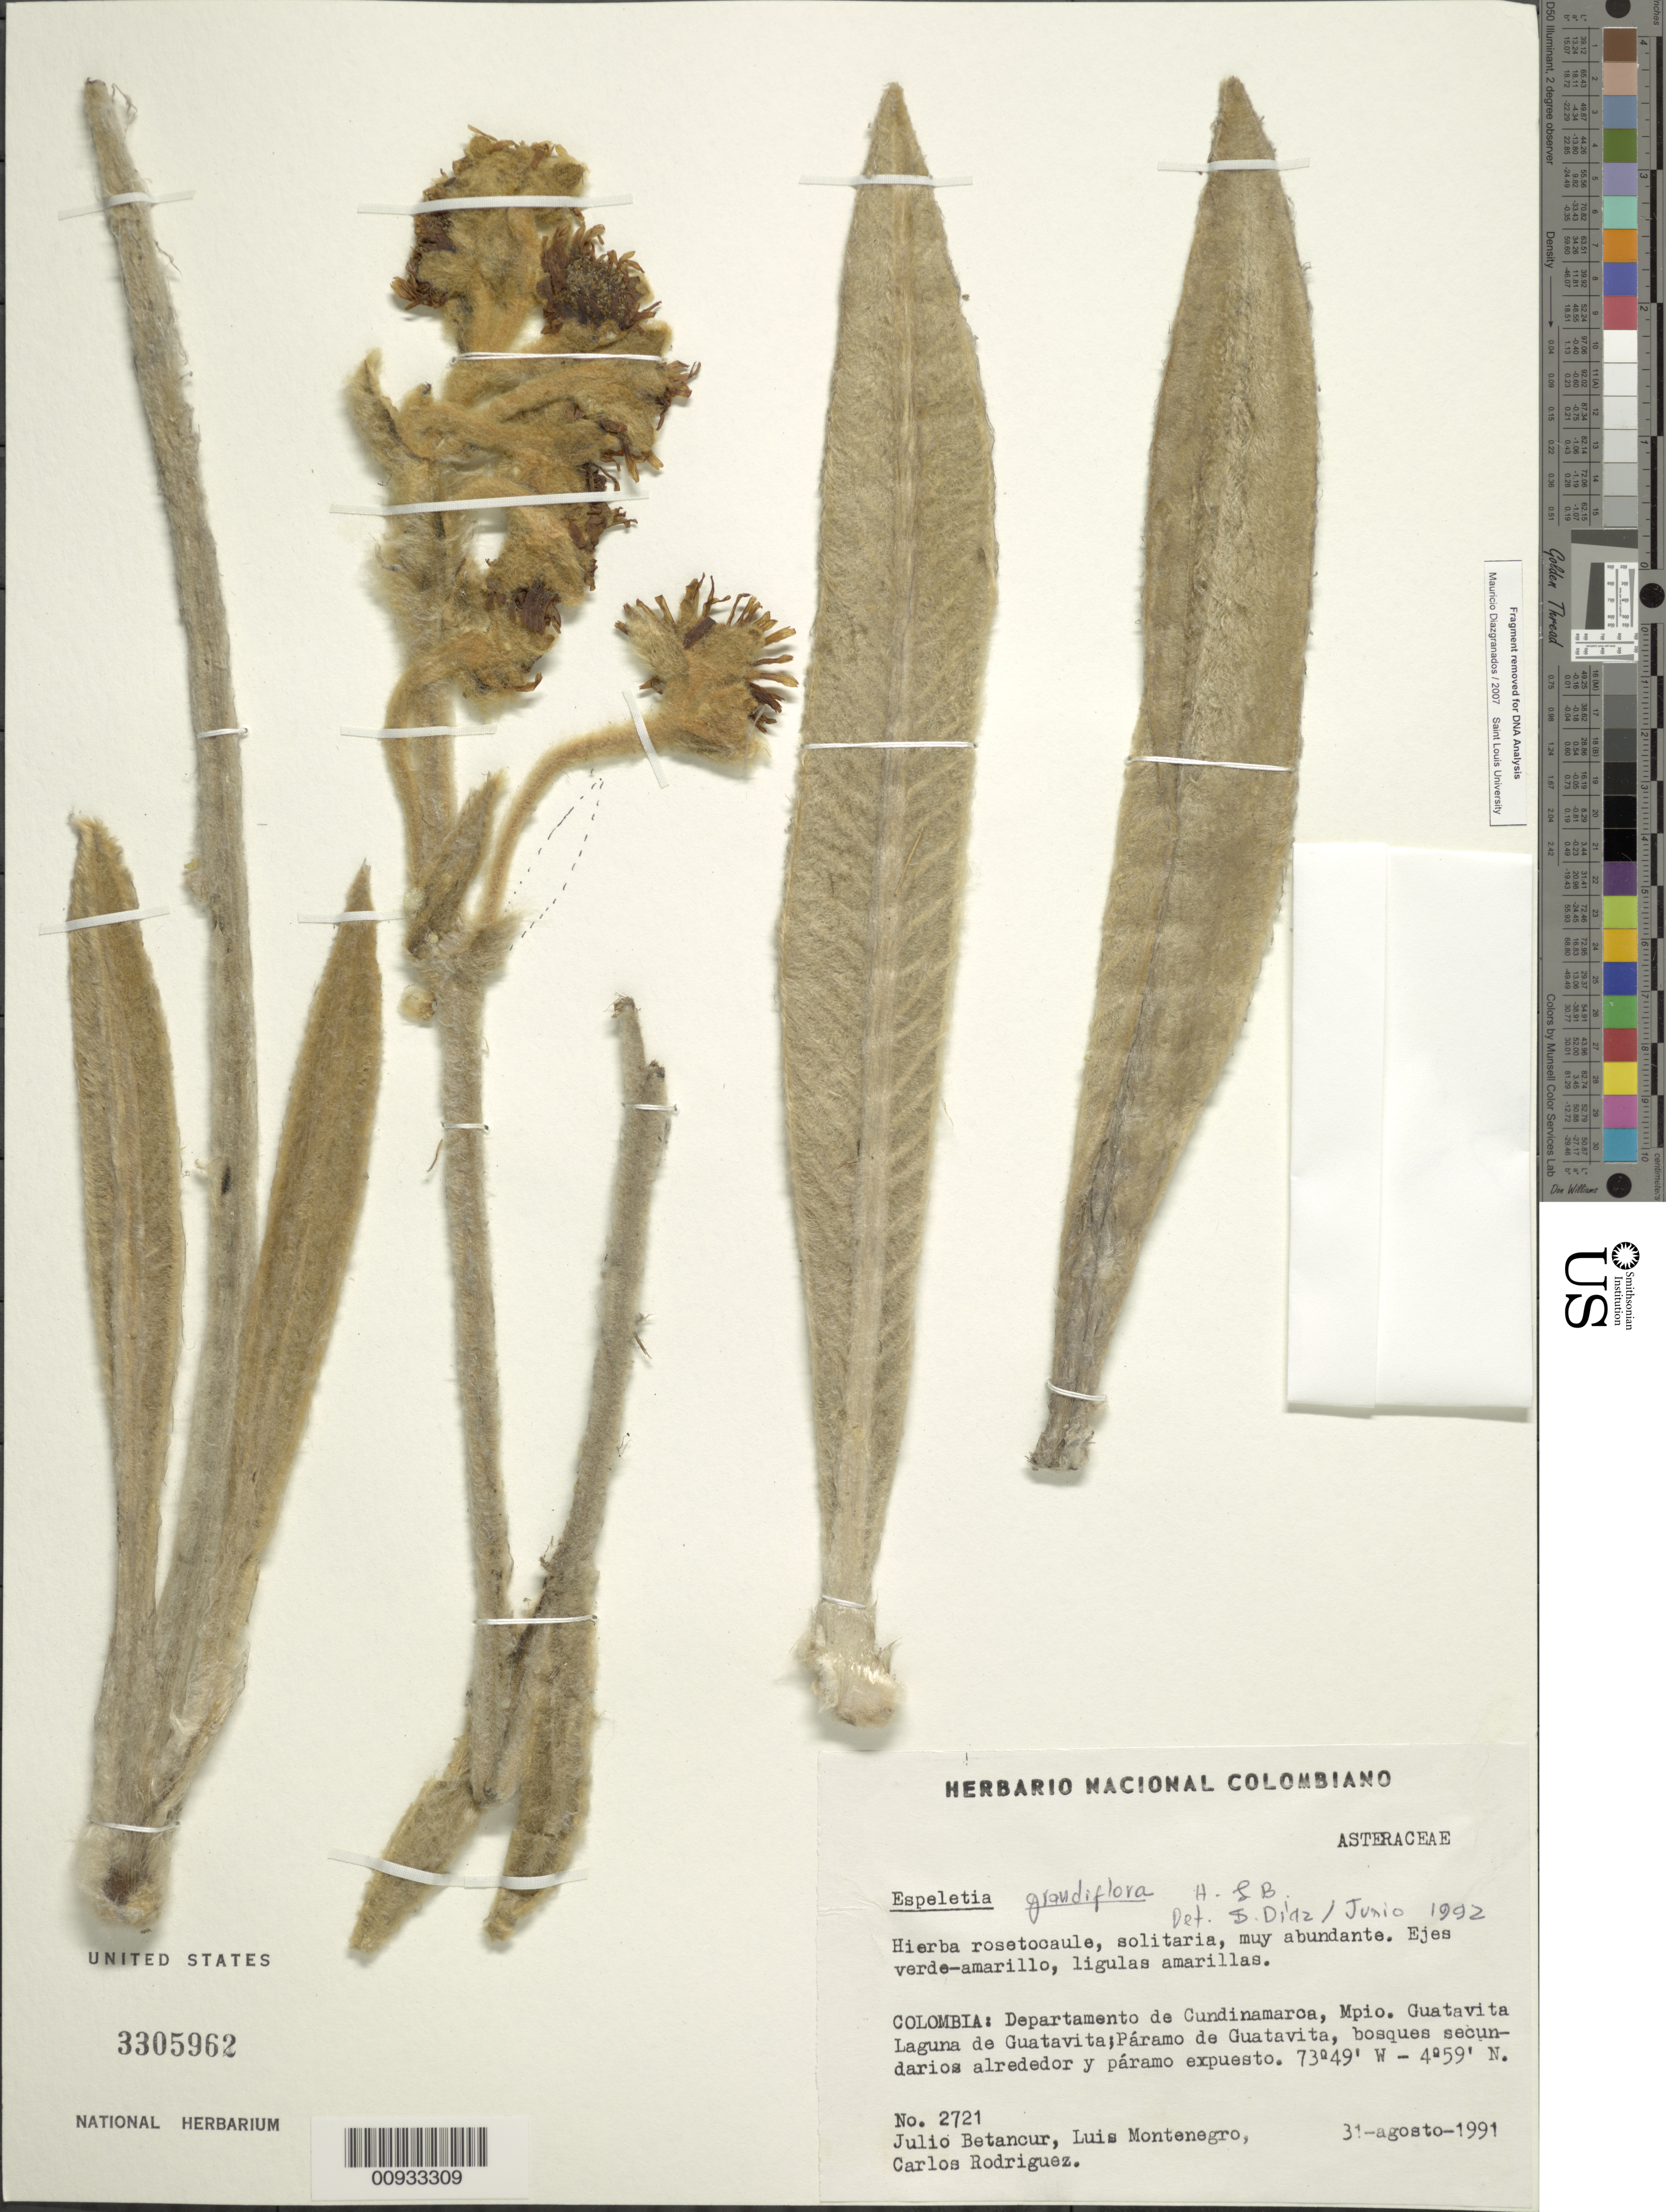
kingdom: Plantae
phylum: Tracheophyta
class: Magnoliopsida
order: Asterales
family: Asteraceae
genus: Espeletia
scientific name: Espeletia grandiflora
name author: Humb. & Bonpl.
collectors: J. Betancur, L. Montenegro & C. Rodriguez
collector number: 2721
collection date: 1991-08-31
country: Colombia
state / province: Cundinamarca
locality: Mpio. Guatavita Laguna de Guatavita; Paramo de Guatavita, bosques secundarios alrededor y paramo expuesto.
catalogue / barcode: US 3305962